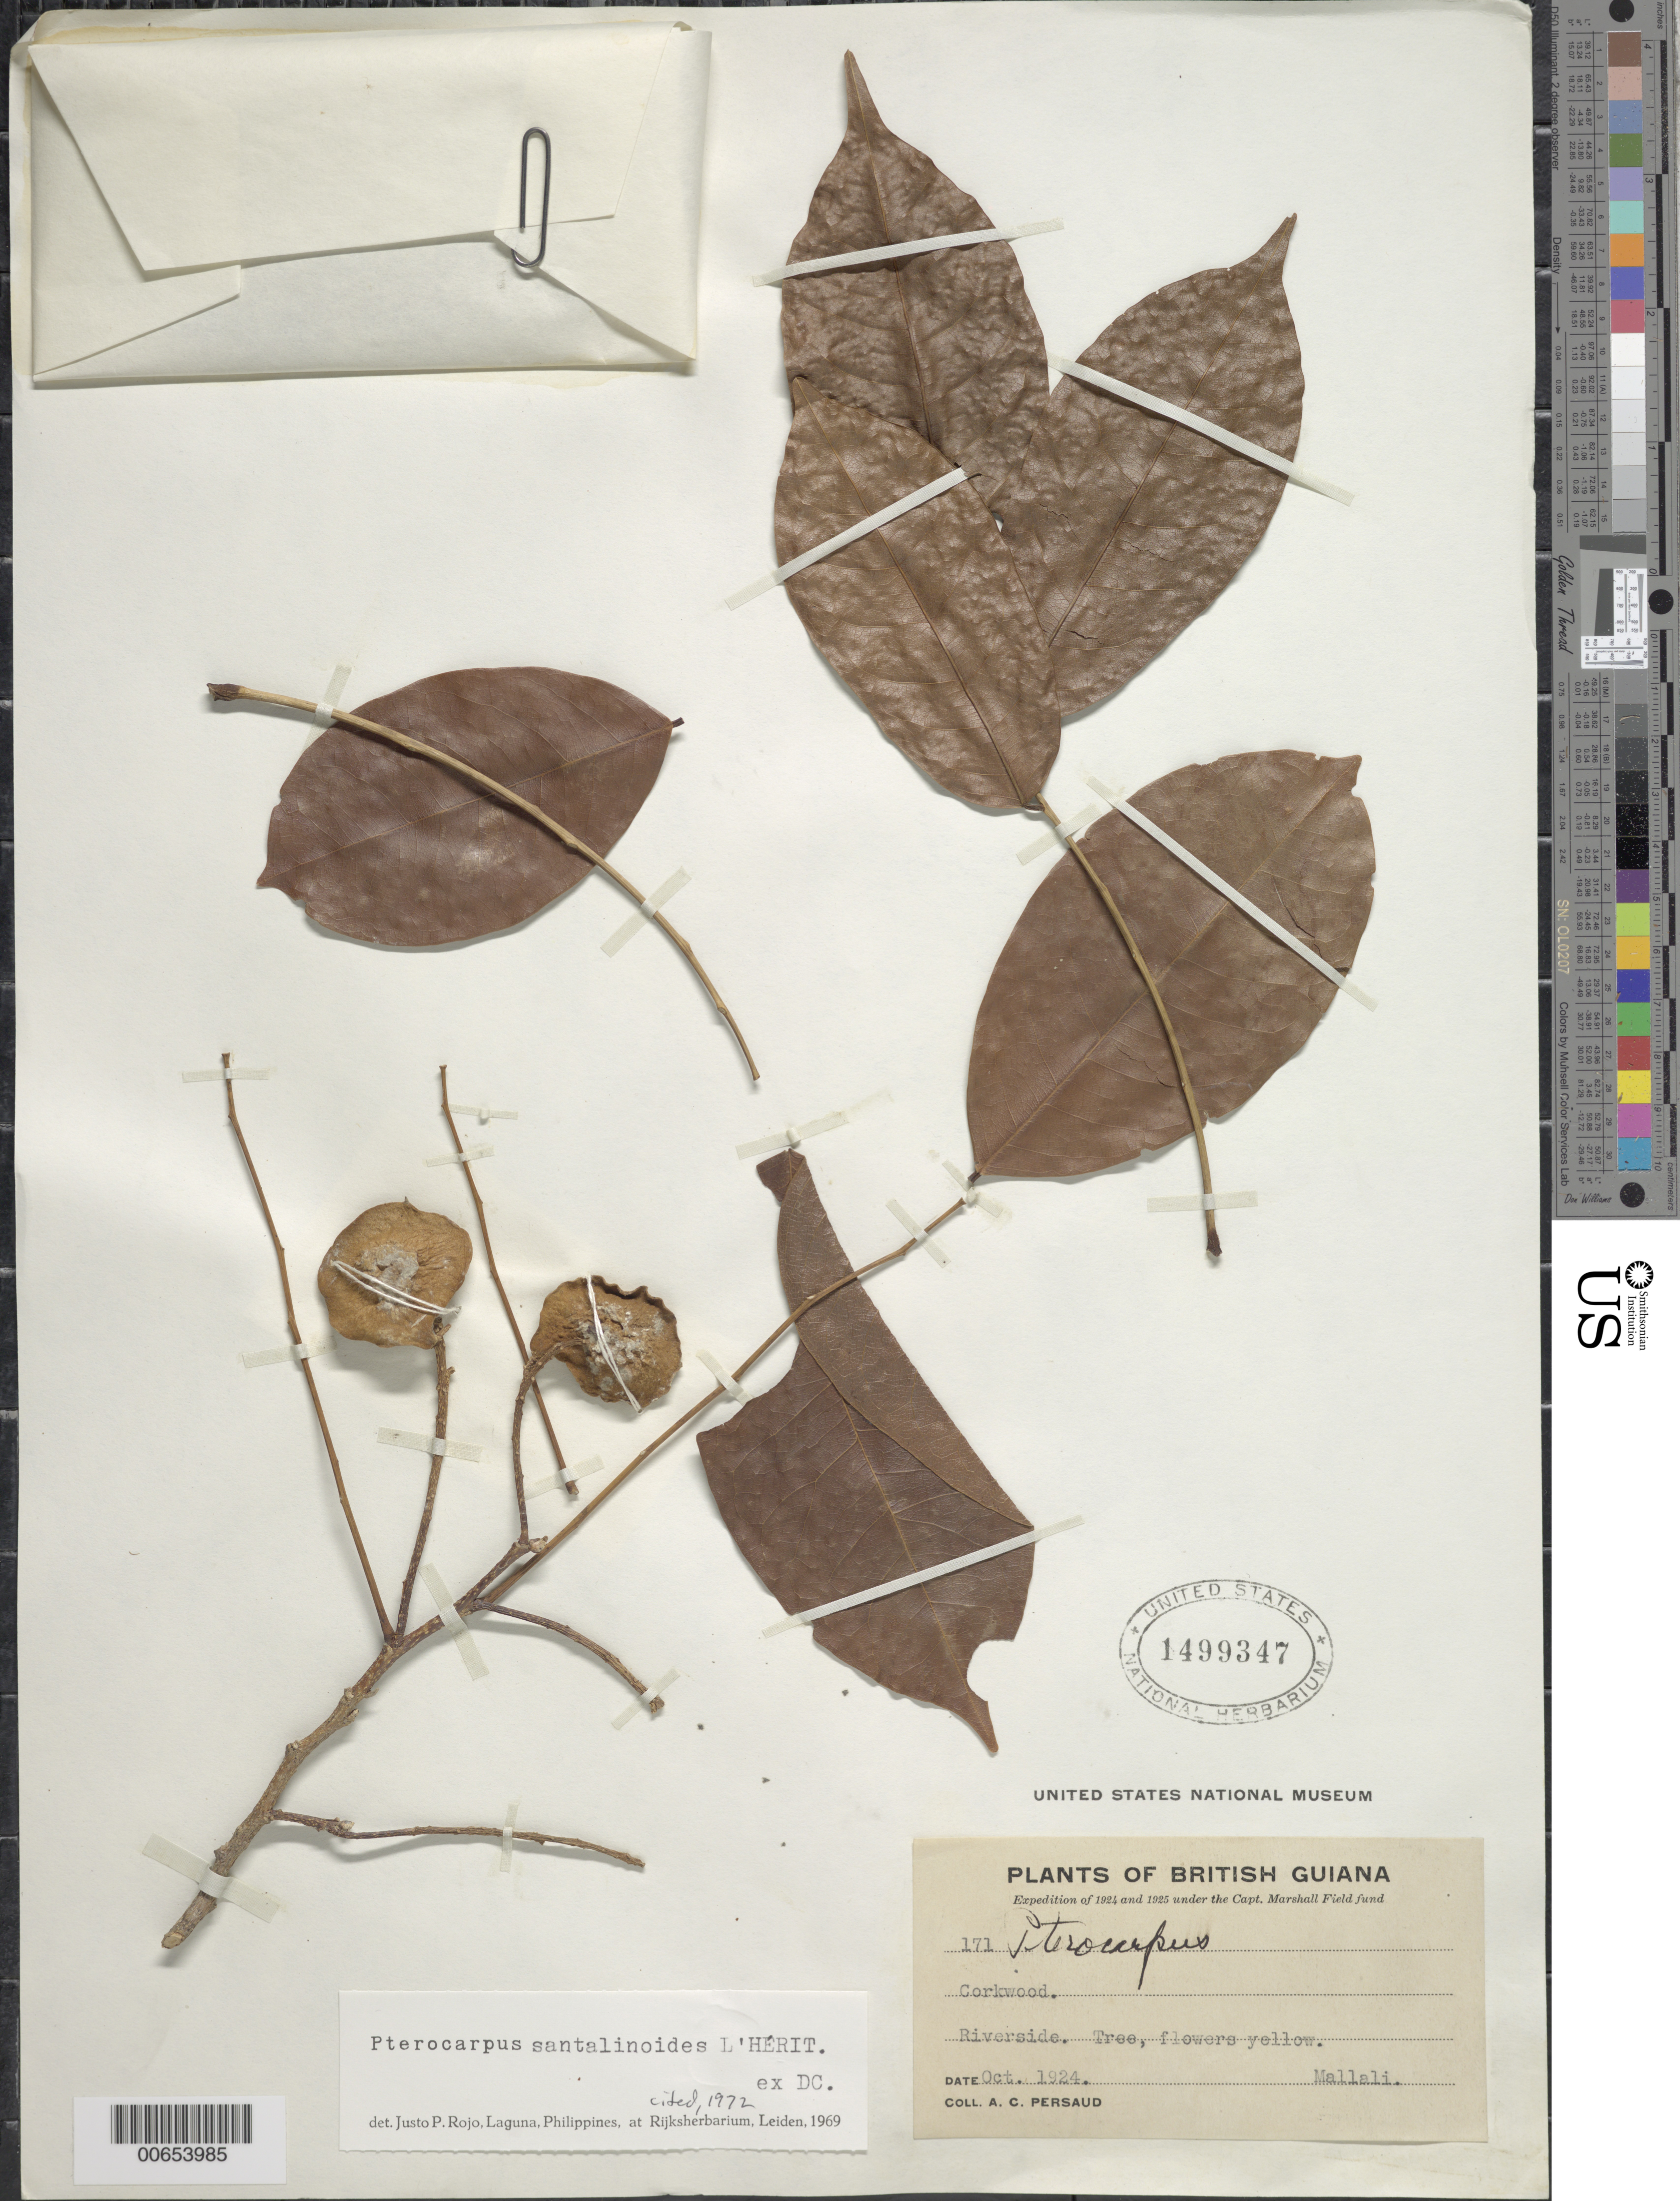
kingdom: Plantae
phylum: Tracheophyta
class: Magnoliopsida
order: Fabales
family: Fabaceae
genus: Pterocarpus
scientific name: Pterocarpus santalinoides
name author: L'Hér. ex DC.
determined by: Rojo, Justo P., (L), Nationaal Herbarium Nederland, Leiden University branch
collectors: A. Persaud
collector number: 171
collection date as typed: Oct-24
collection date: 1924-10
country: Guyana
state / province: U. Demerara-Berbice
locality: Malali, Demerara R.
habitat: Riverside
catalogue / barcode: US 1499347